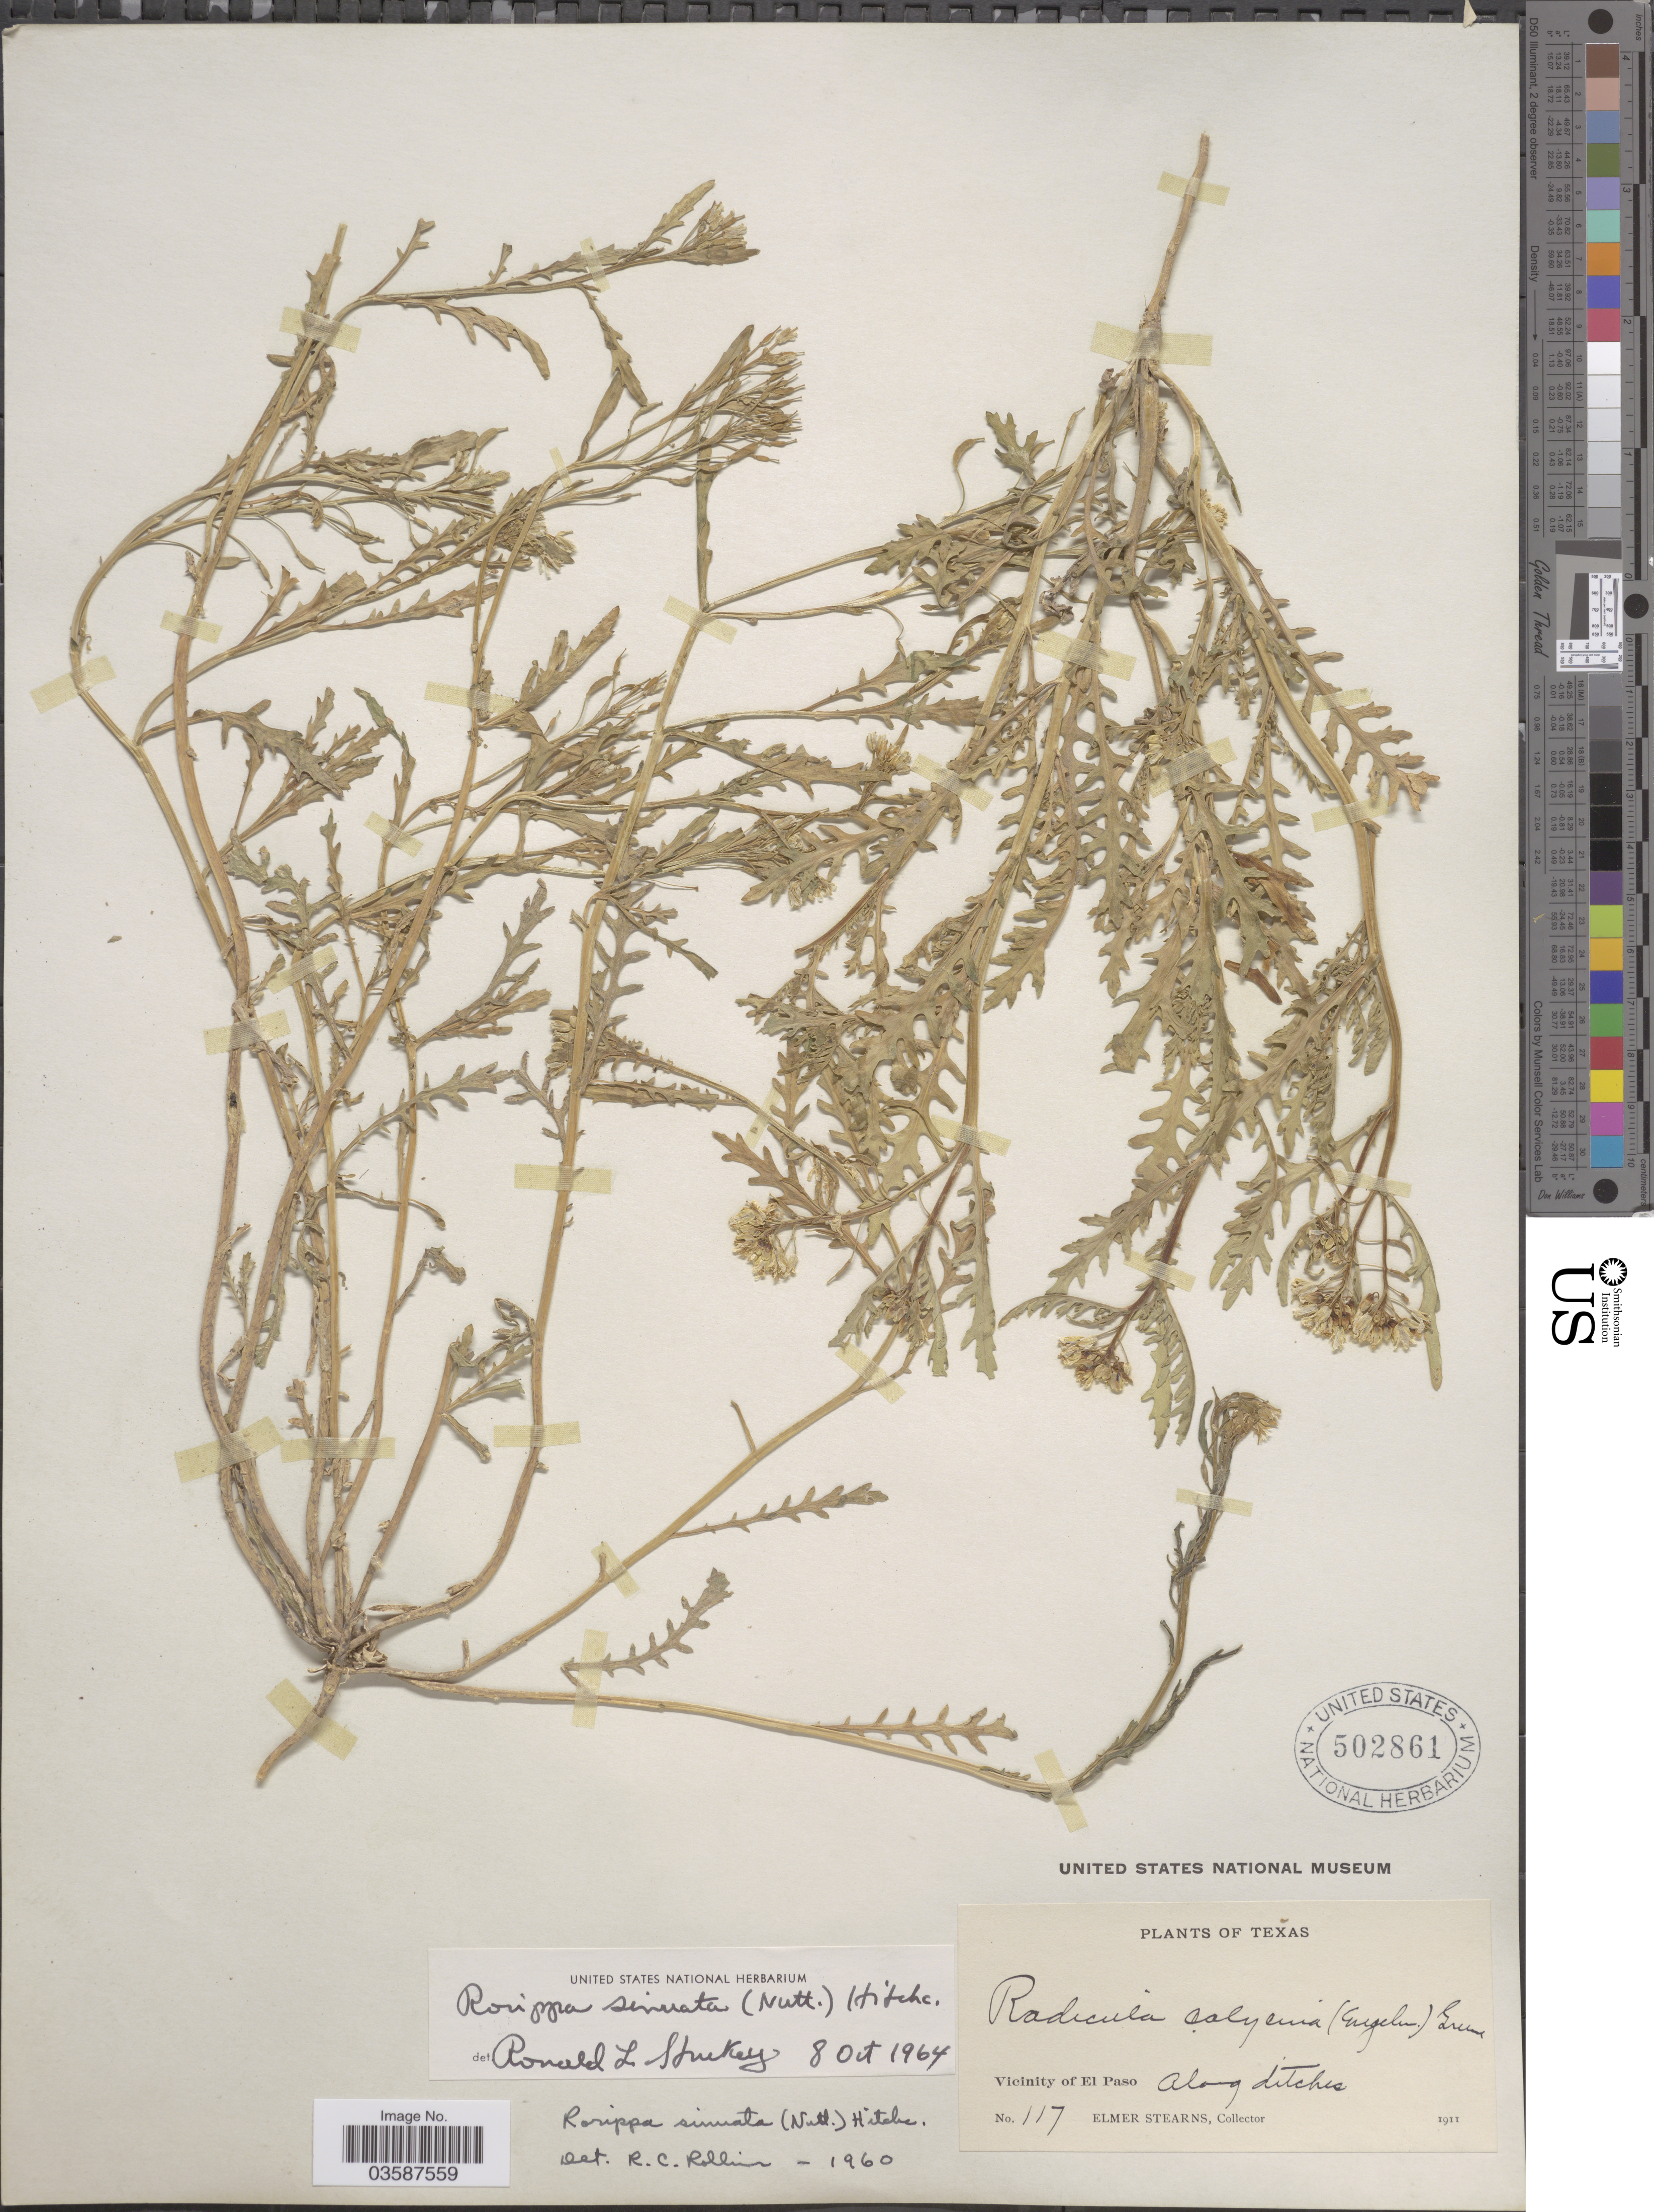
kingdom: Plantae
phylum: Tracheophyta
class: Magnoliopsida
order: Brassicales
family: Brassicaceae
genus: Rorippa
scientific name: Rorippa sinuata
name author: (Nutt.) Hitchc.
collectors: E. Stearns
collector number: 117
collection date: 1911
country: United States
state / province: Texas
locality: Vicinity of El Paso. Along ditches.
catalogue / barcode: US 502861